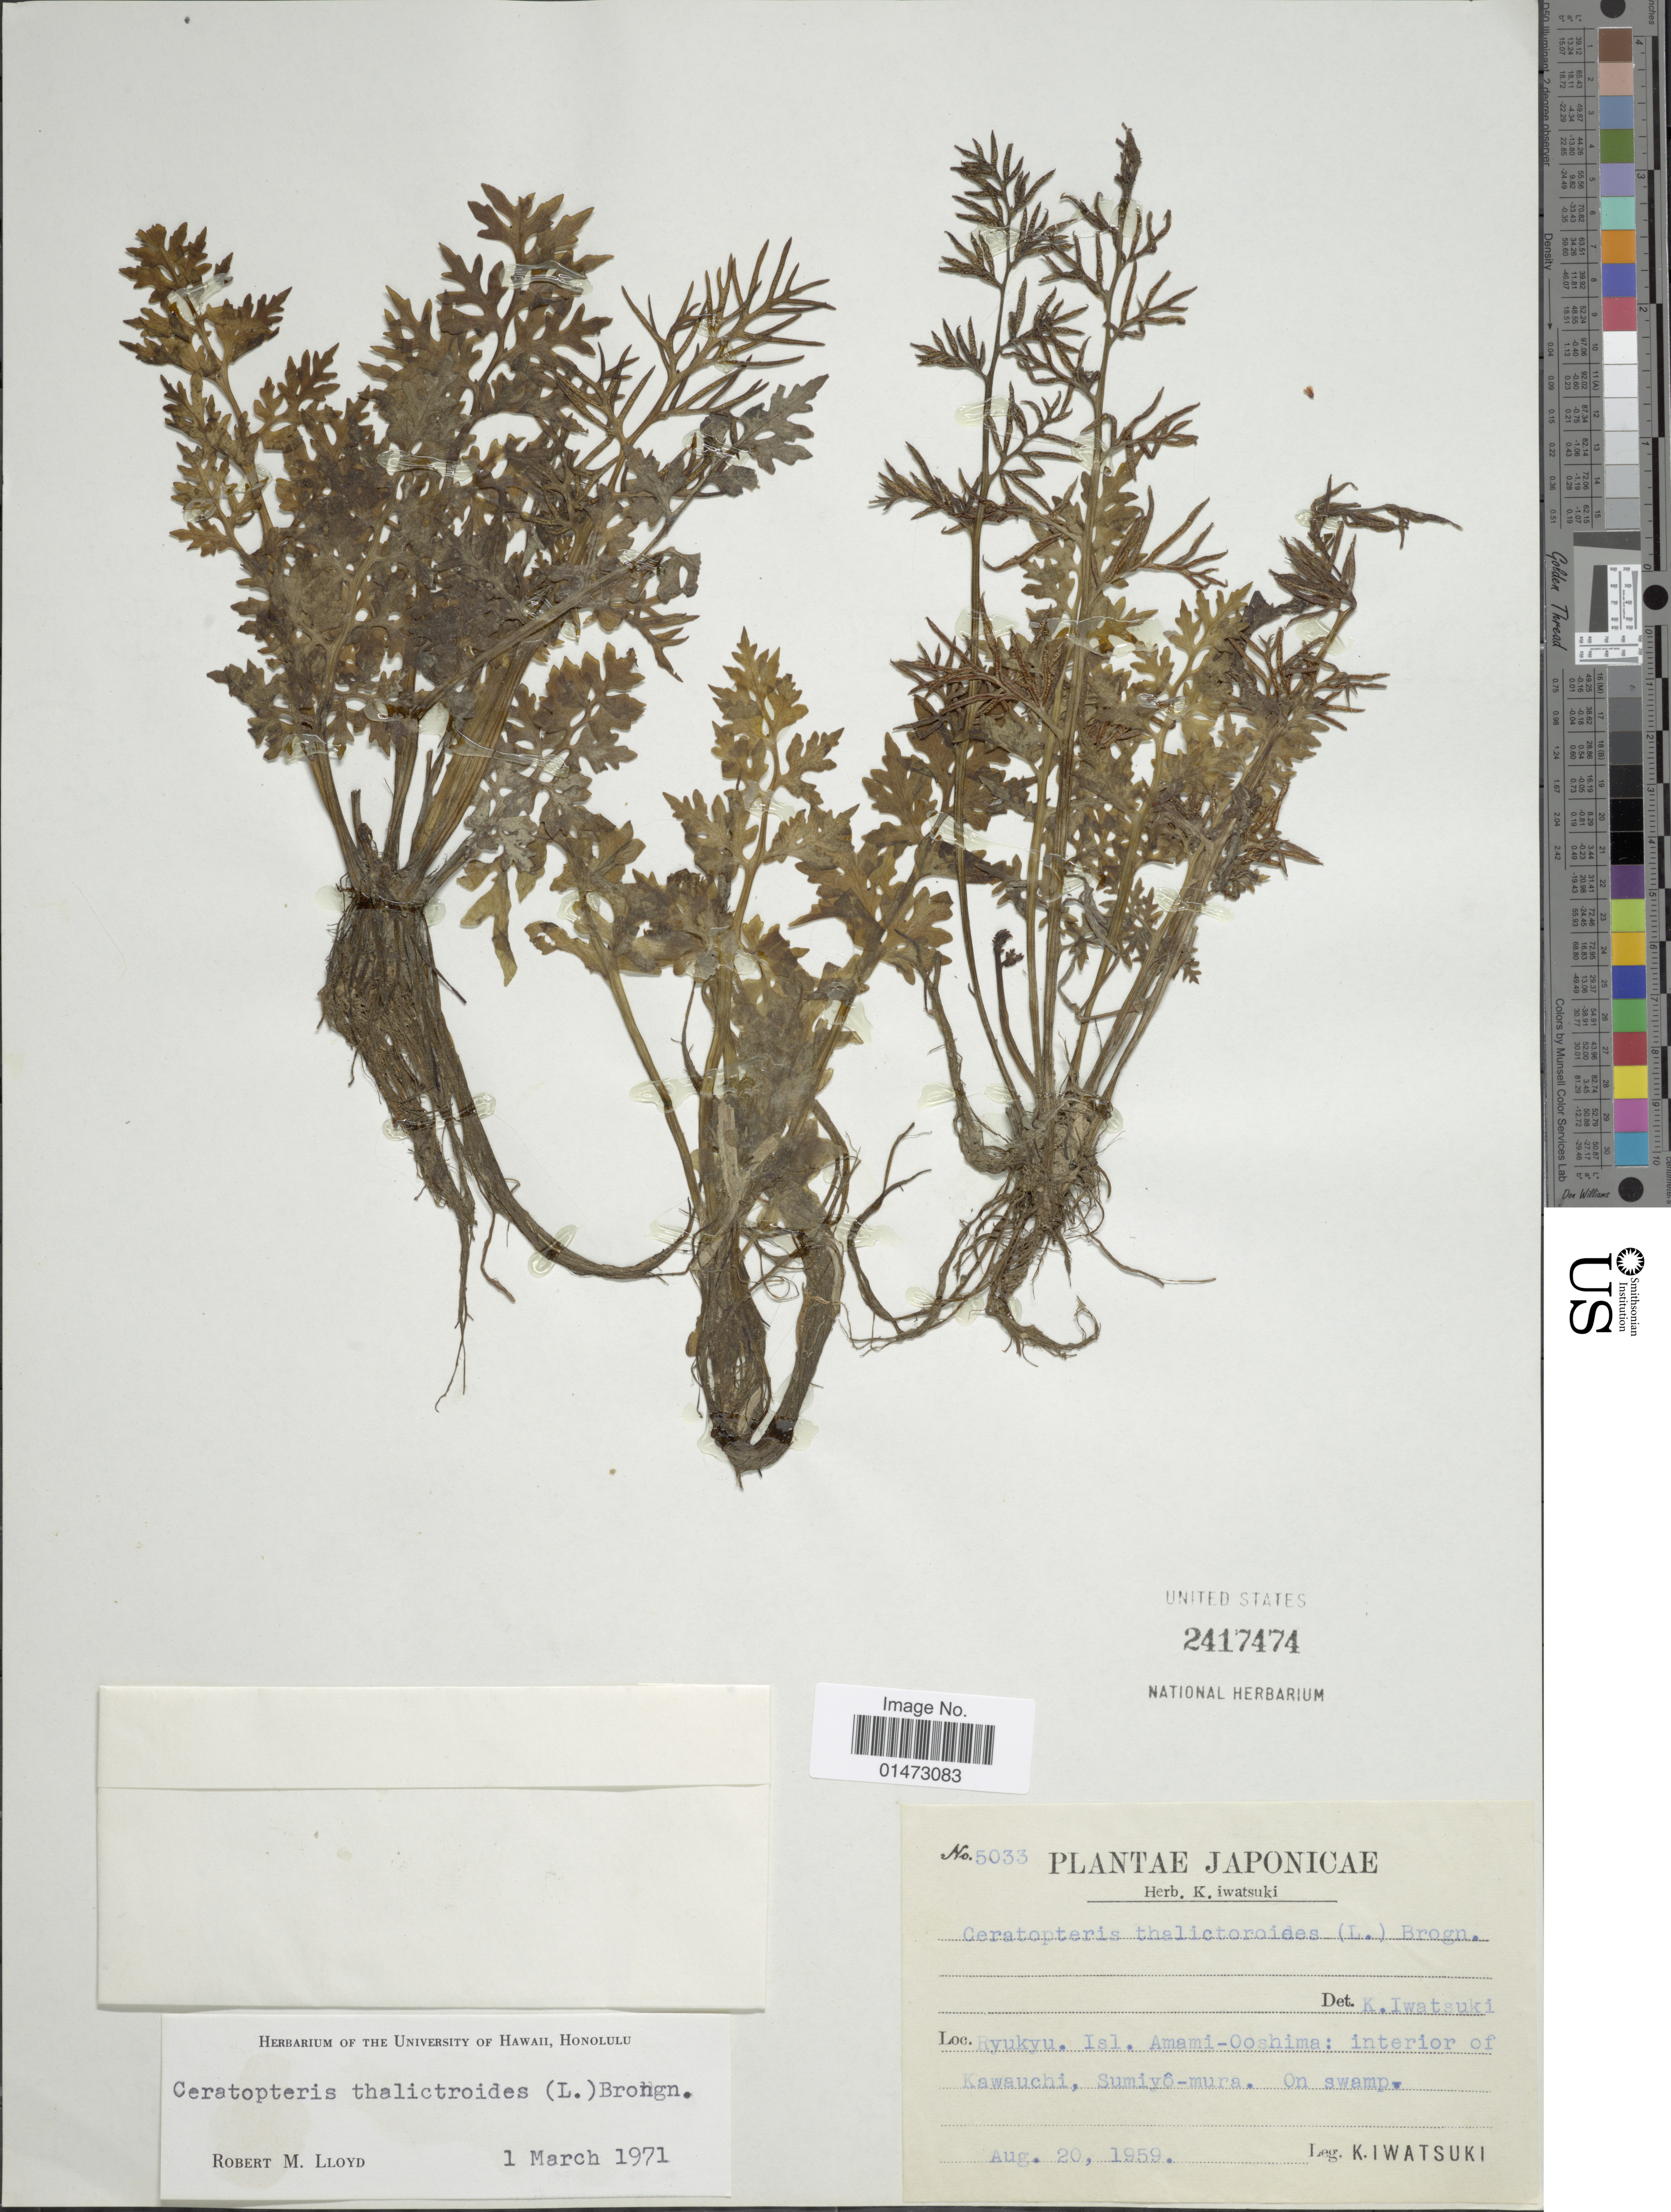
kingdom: Plantae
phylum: Tracheophyta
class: Polypodiopsida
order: Polypodiales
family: Pteridaceae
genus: Ceratopteris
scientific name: Ceratopteris thalictroides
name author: (L.) Brongn.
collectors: K. Iwatsuki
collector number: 5033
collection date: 1959-08-20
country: Japan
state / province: Okinawa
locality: Ryukyu. Isl. Amami-Ooshima: interior of Kawauchi, Sumiyô-mura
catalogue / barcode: US 2417474